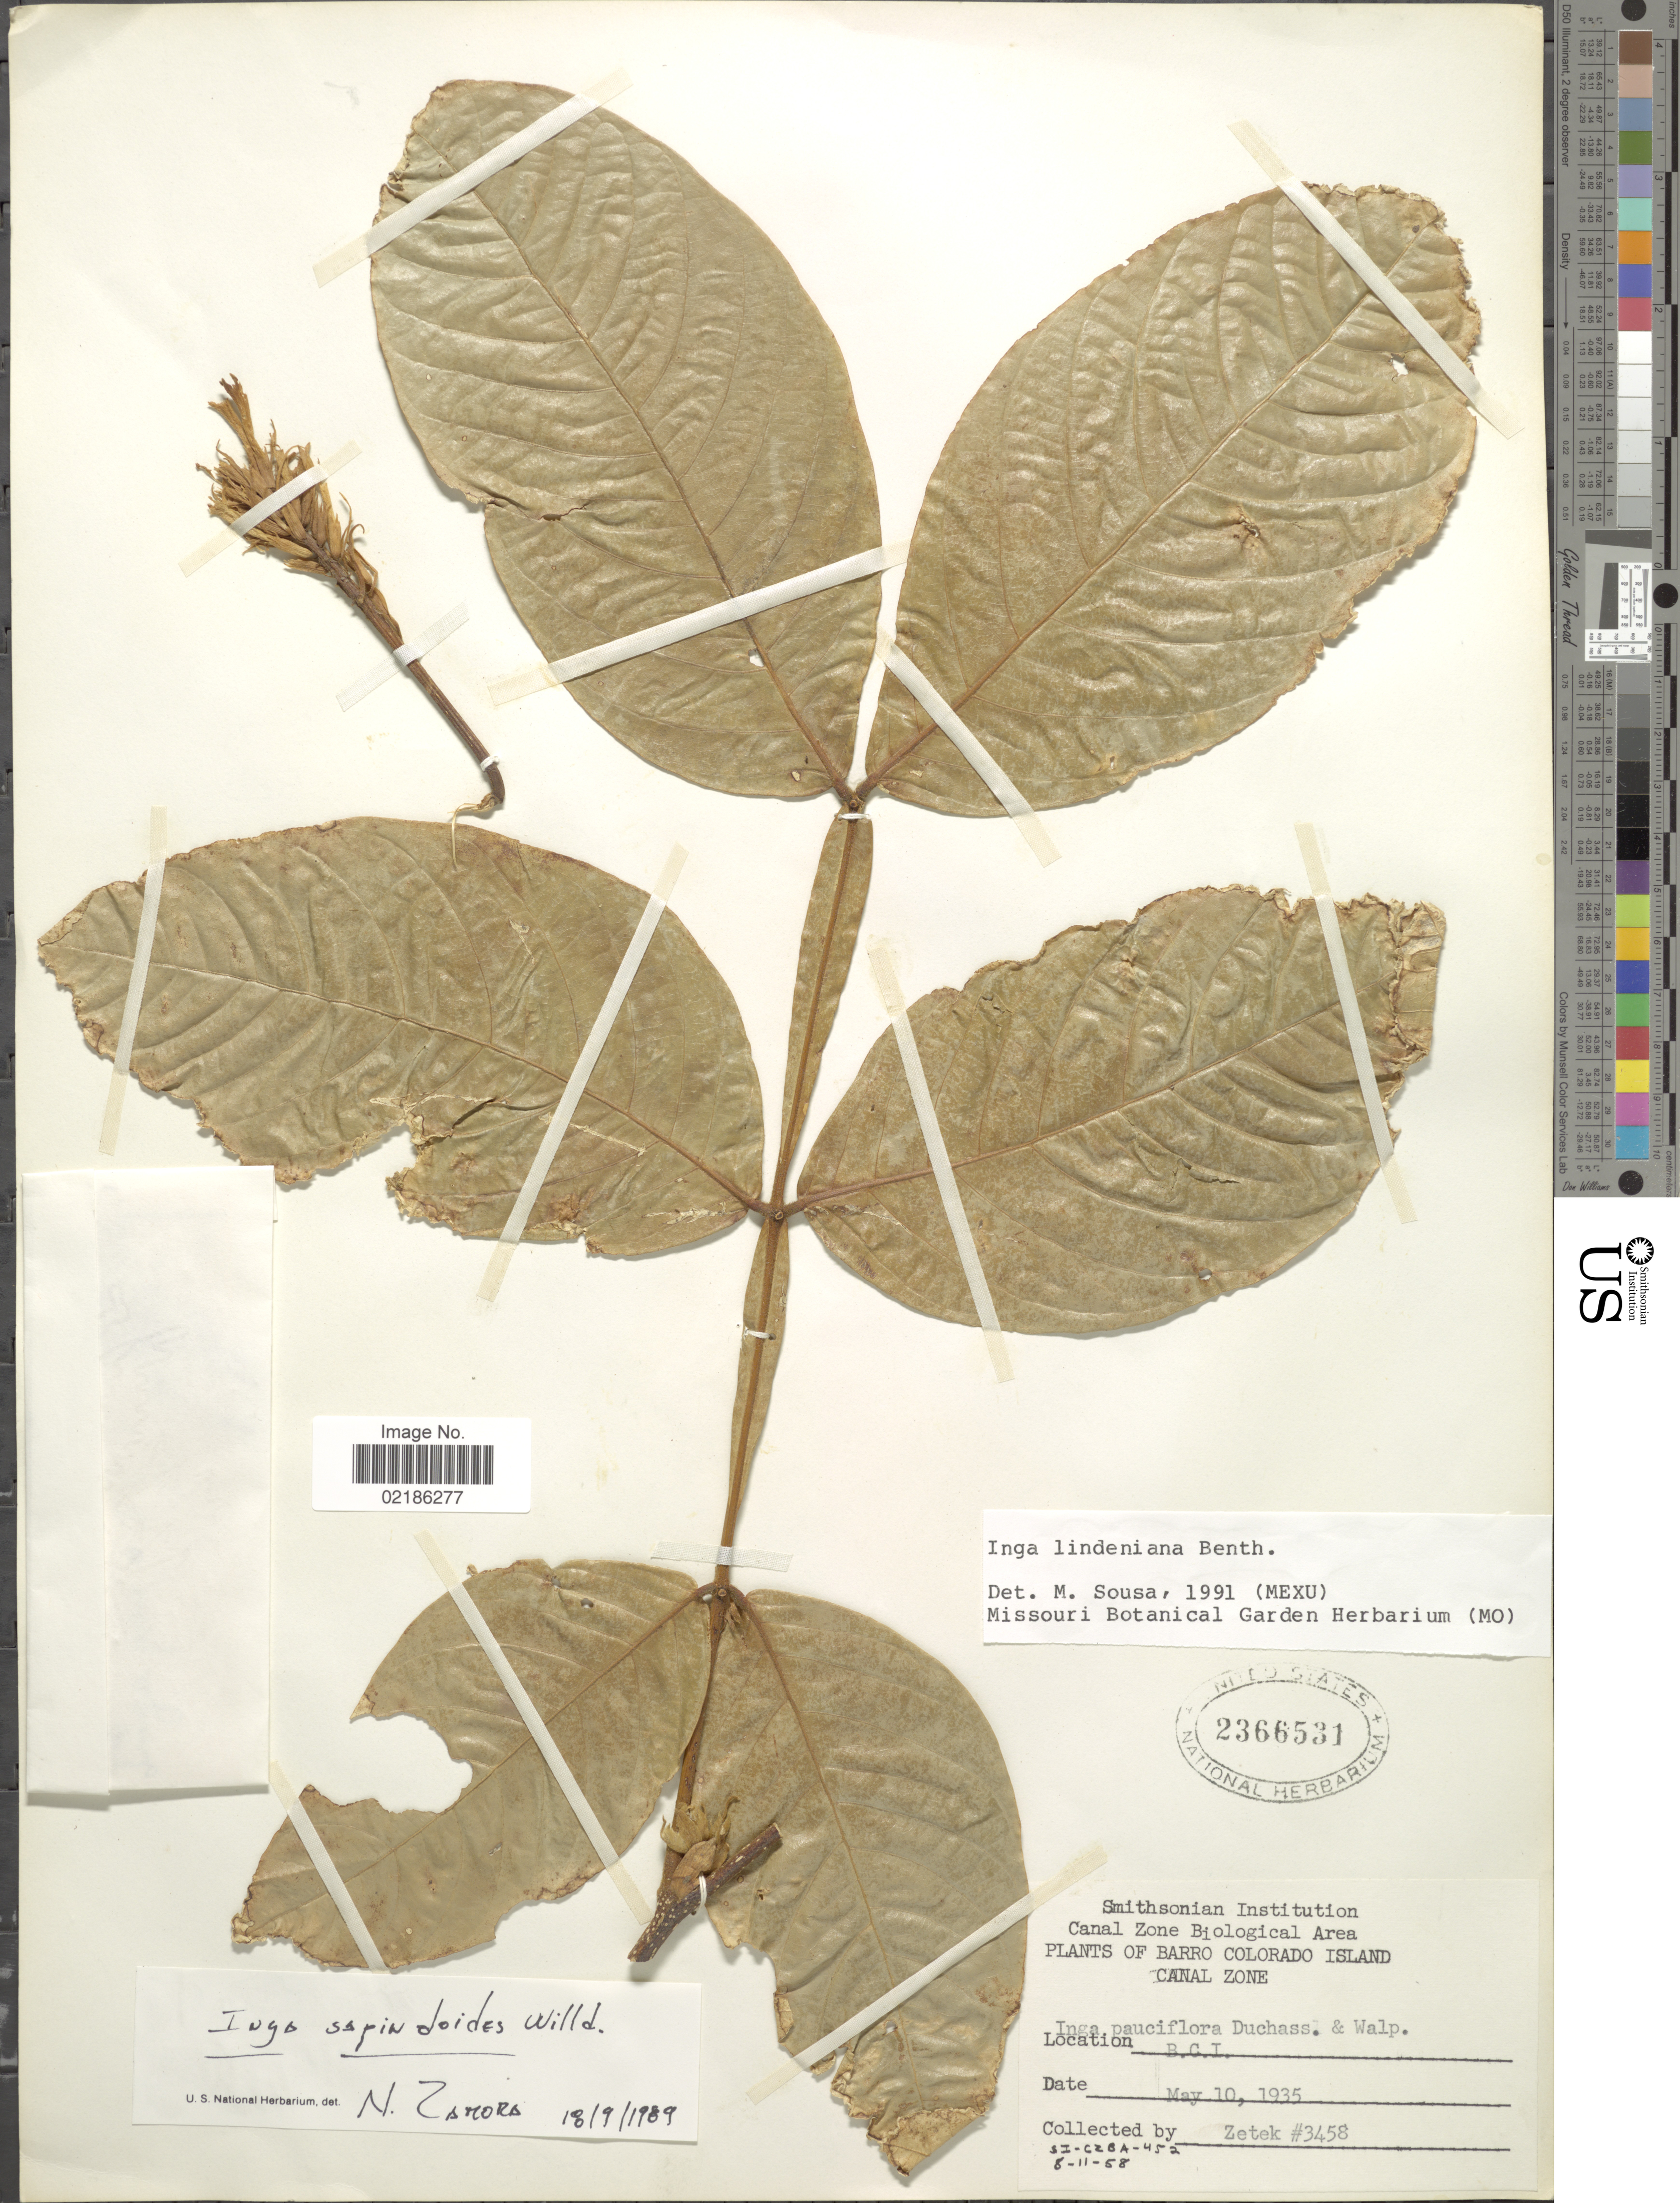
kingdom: Plantae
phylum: Tracheophyta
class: Magnoliopsida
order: Fabales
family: Fabaceae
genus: Inga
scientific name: Inga lindeniana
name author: Benth.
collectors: -. Zetek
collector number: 3458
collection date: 1935-05-10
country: Panama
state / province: Panamá Oeste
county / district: Canal Zone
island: Barro Colorado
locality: Barro Colorado Island, B. C. I.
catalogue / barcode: US 2366531